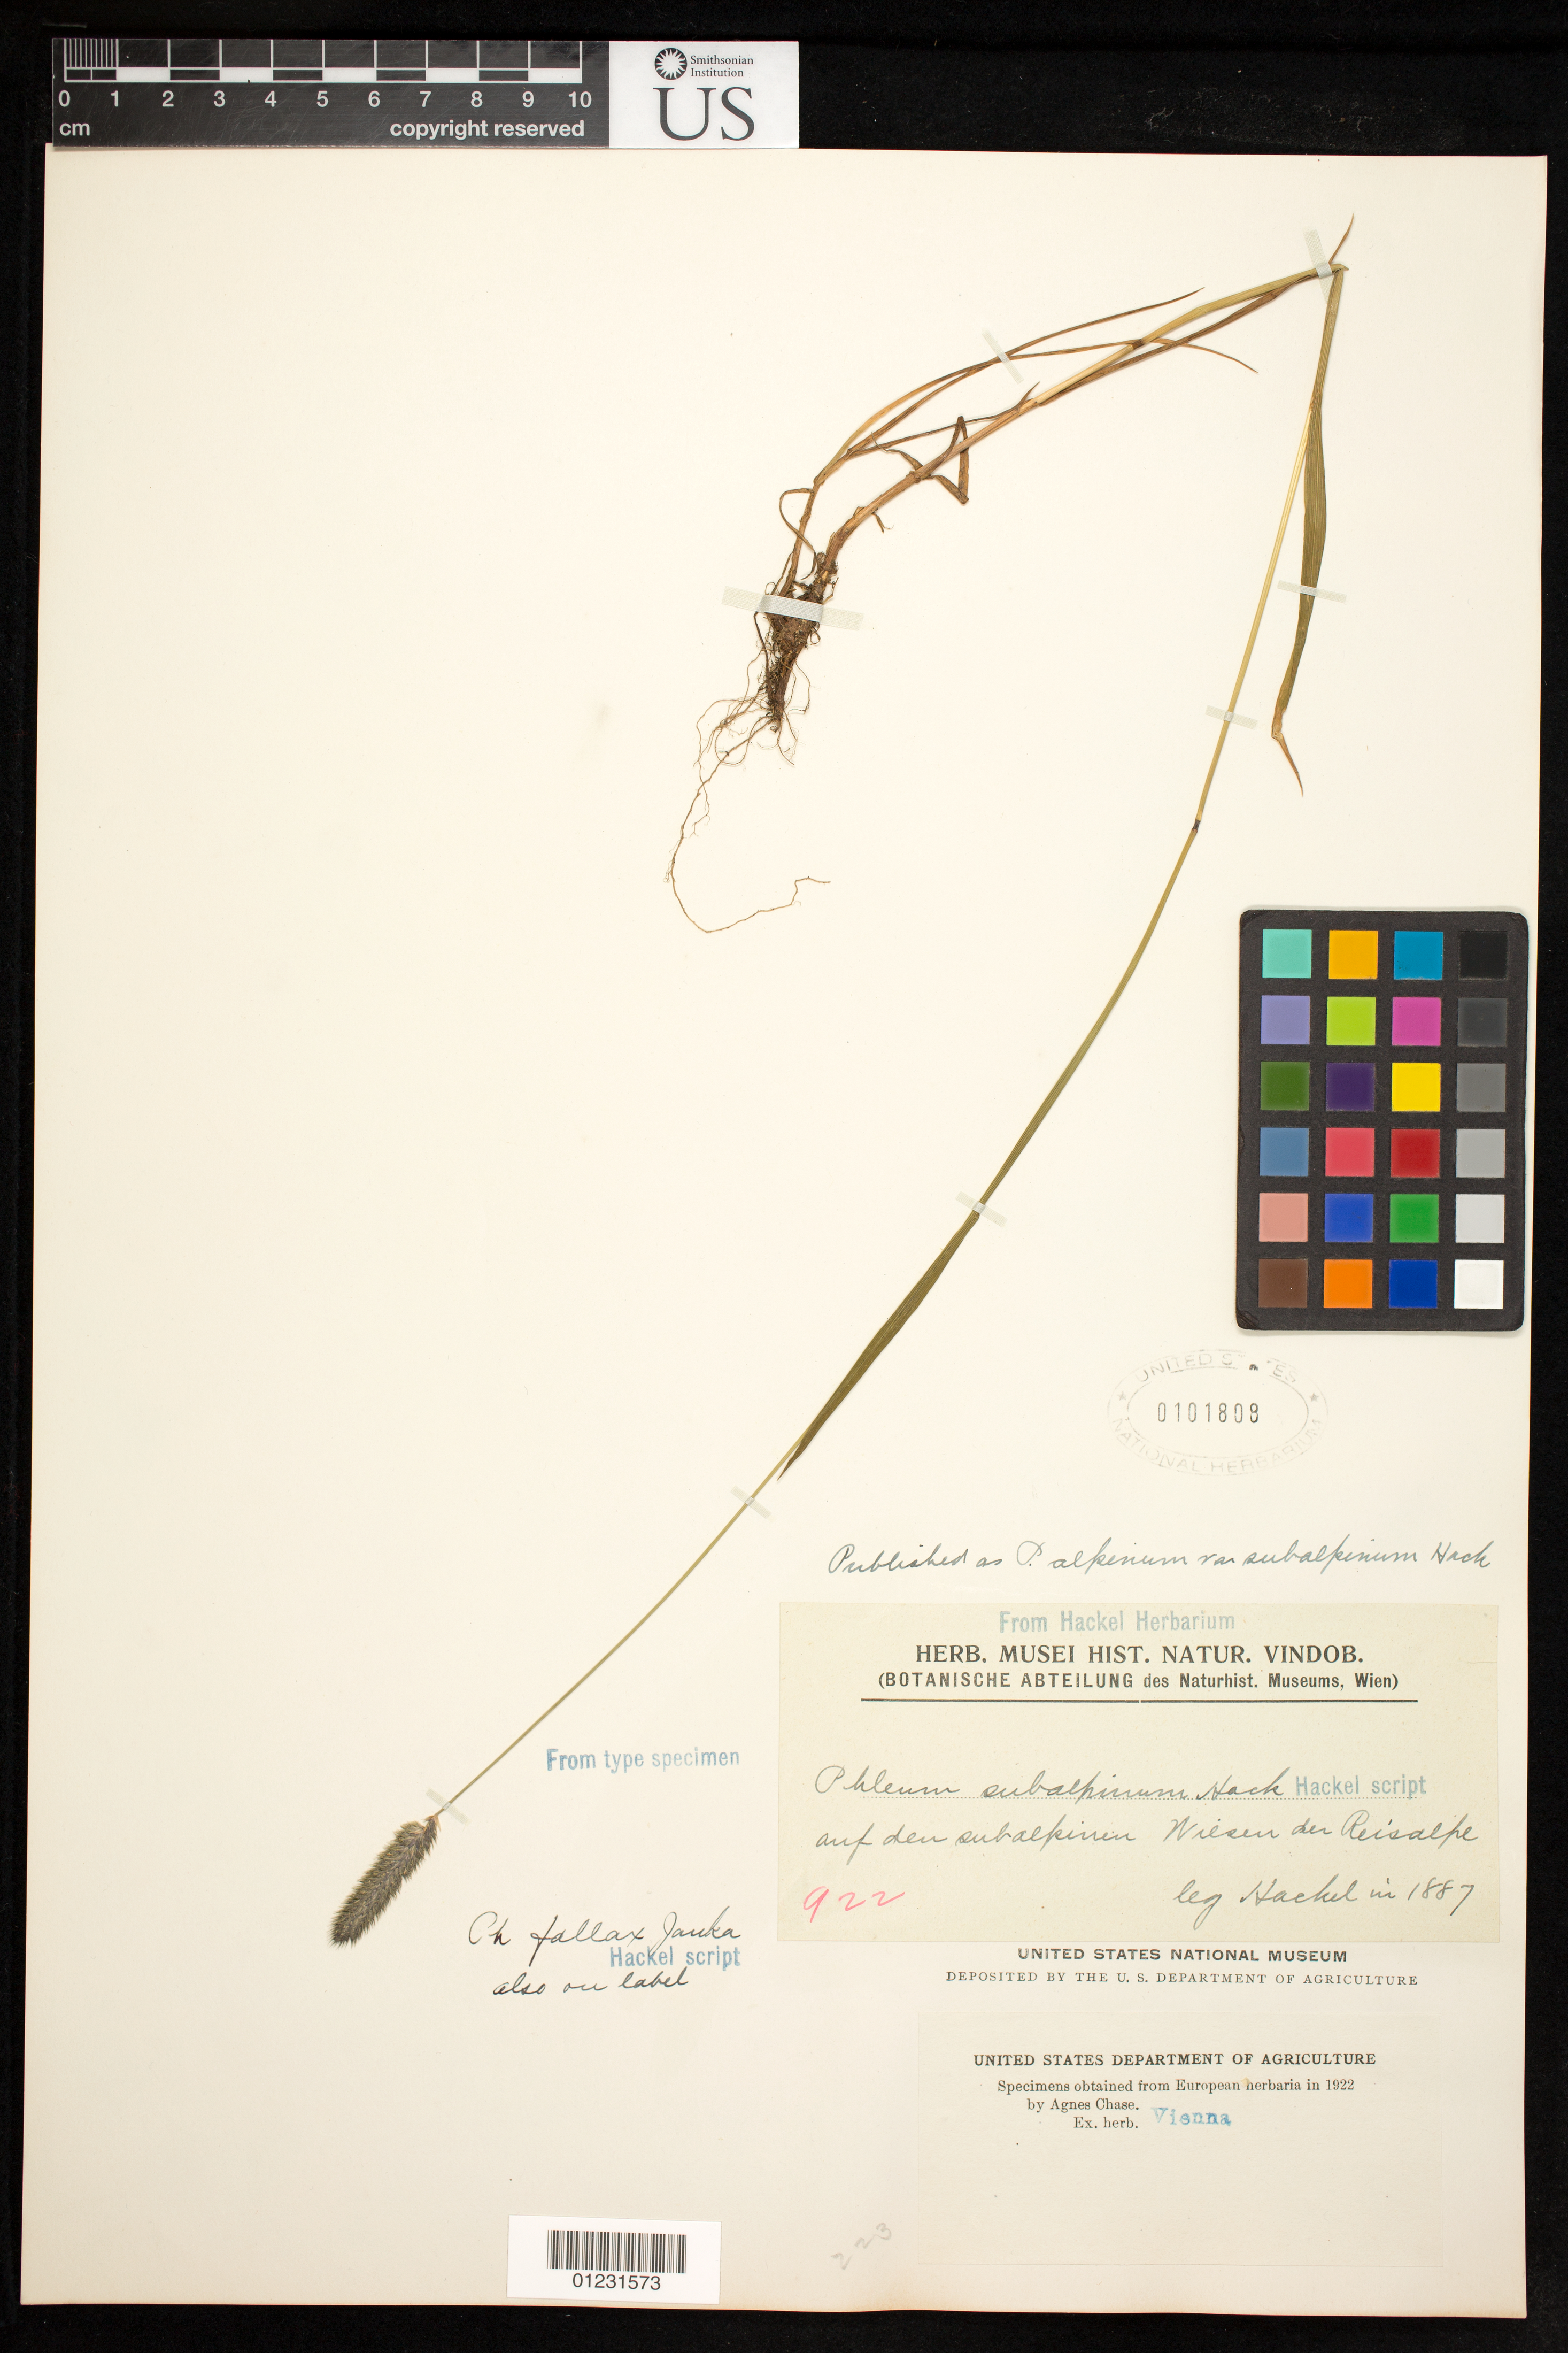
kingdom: Plantae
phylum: Tracheophyta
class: Liliopsida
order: Poales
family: Poaceae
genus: Phleum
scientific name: Phleum alpinum var. subalpinum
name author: Hack. in Halácsy & Heinr. Braun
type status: Possible Type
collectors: E. Hackel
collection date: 1887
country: Austria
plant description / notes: Fragmentary material of type specimen ex herb. Vienna.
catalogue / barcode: US 101808